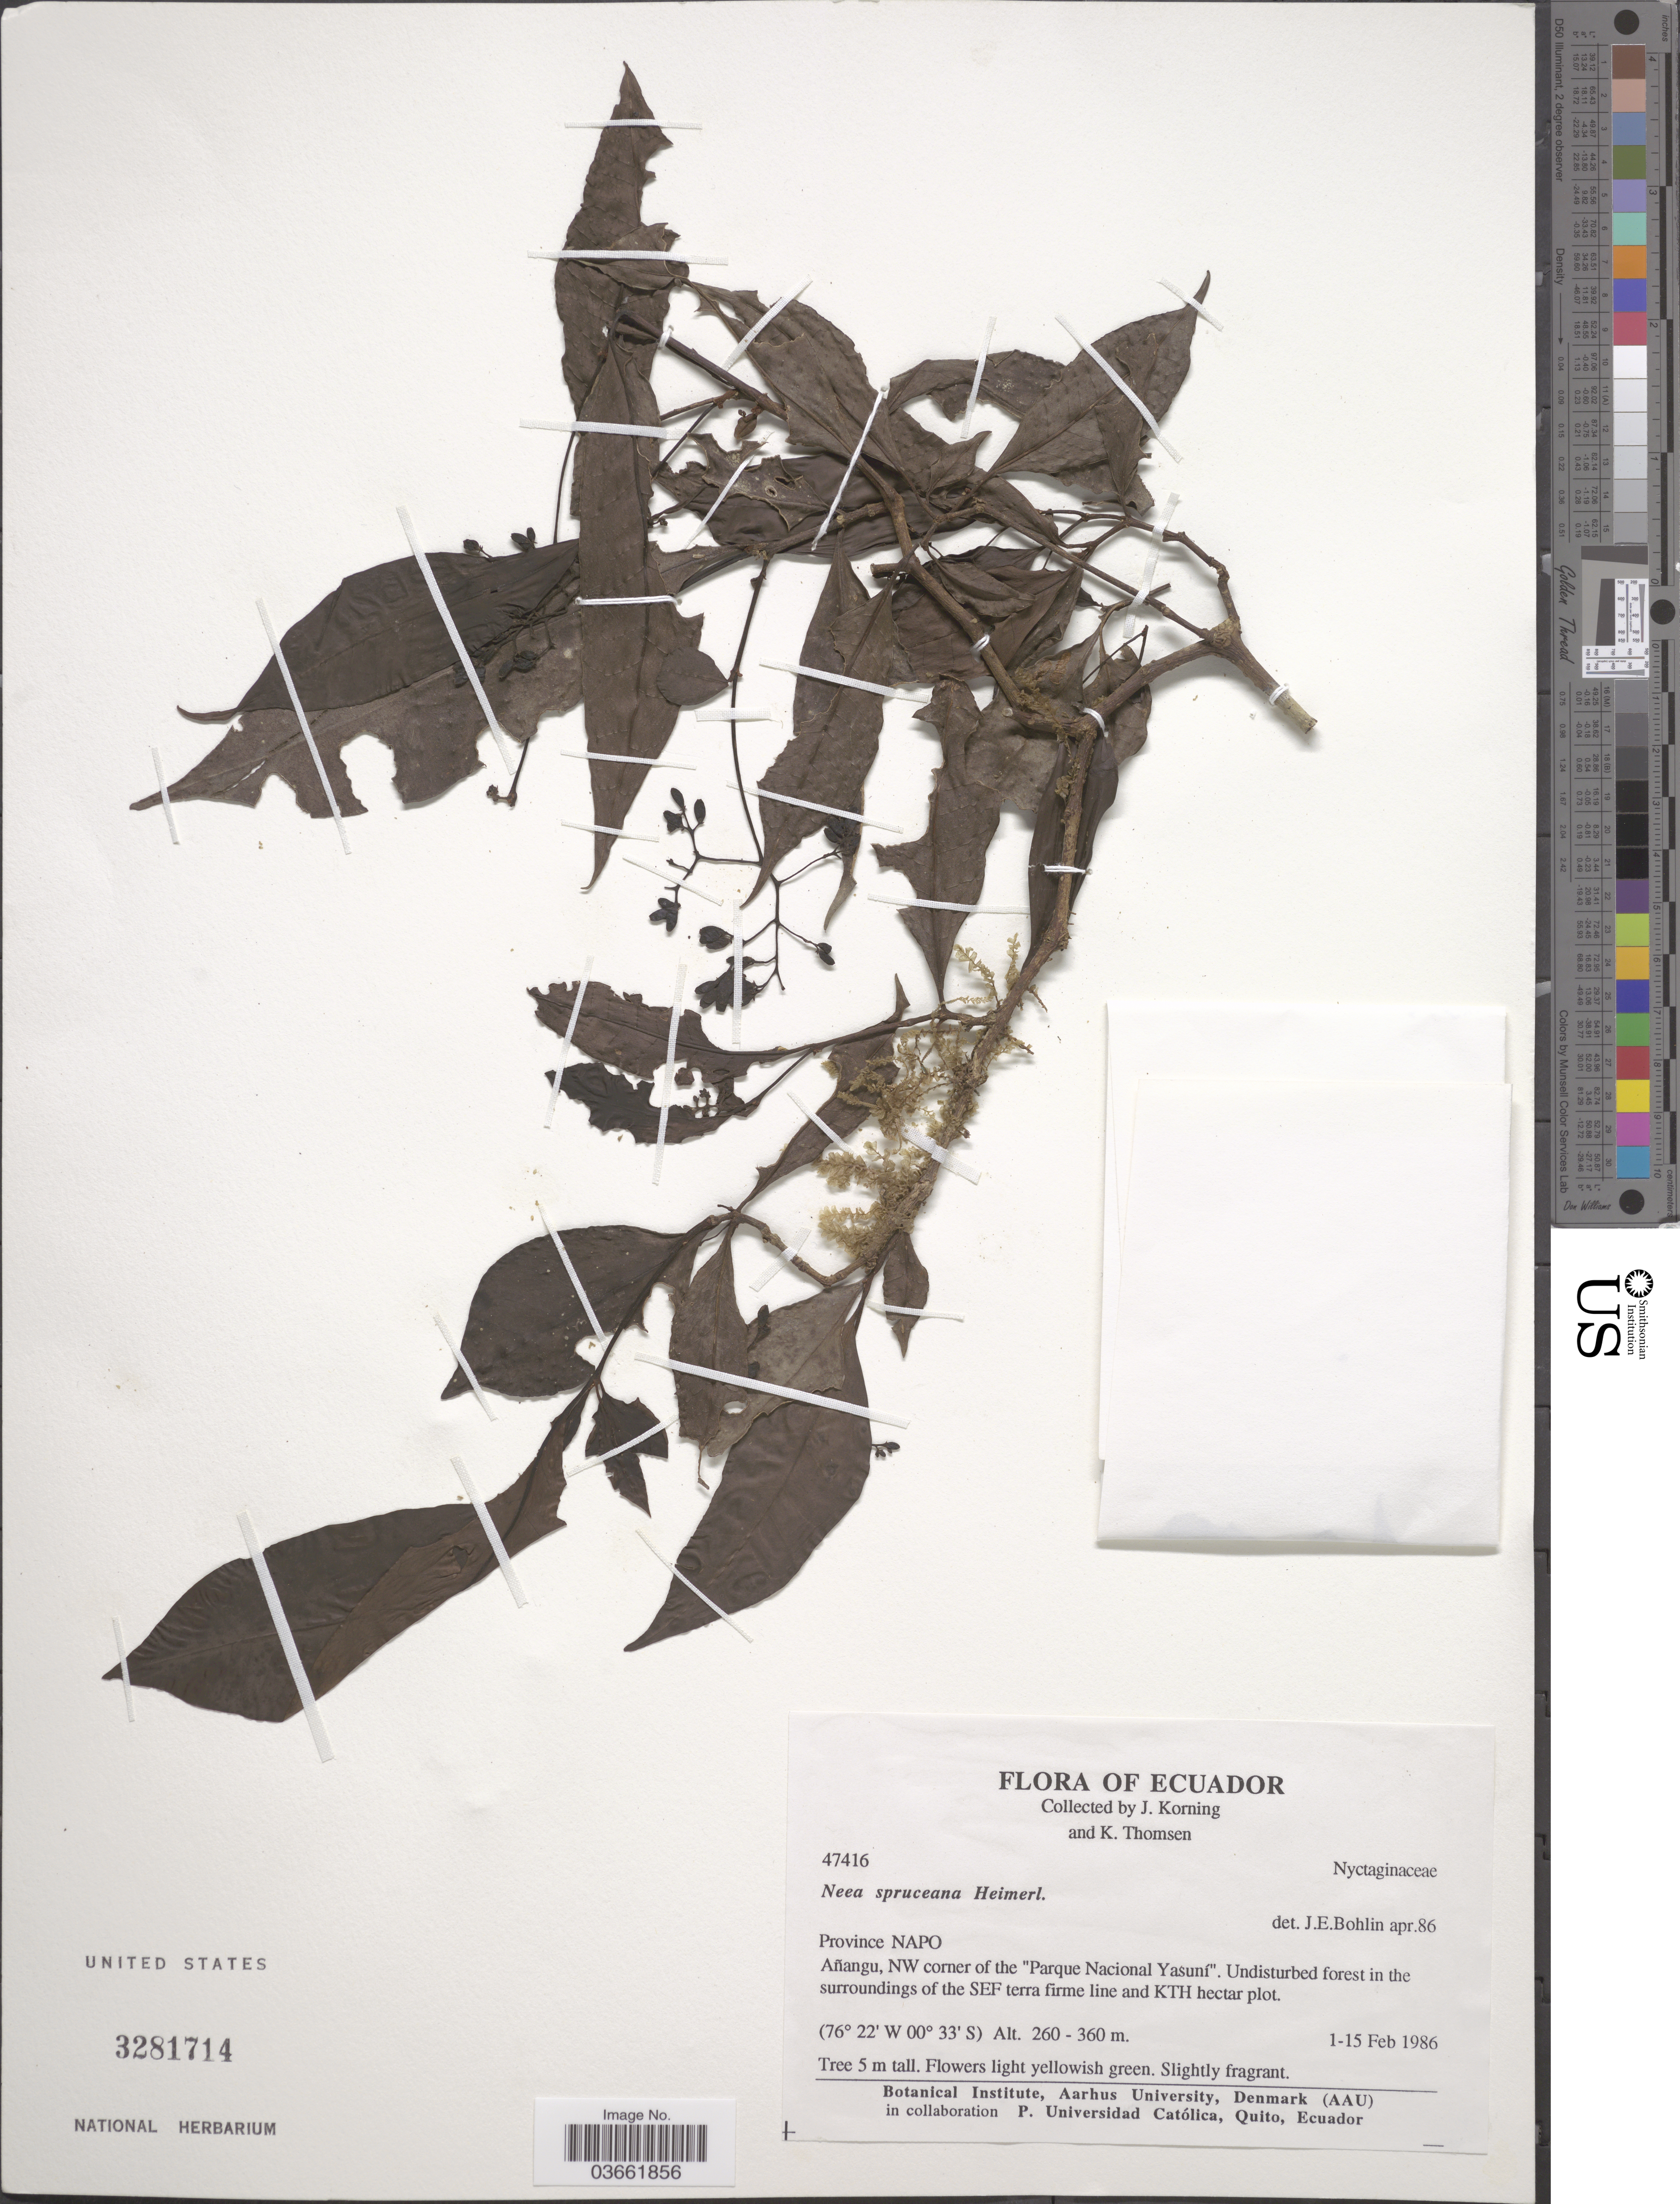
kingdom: Plantae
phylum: Tracheophyta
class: Magnoliopsida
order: Caryophyllales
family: Nyctaginaceae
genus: Neea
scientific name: Neea spruceana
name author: Heimerl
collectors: J. Korning & K. Thomsen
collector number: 47416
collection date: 1986-02-01/1986-02-15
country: Ecuador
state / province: Napo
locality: Añangu, NW corner of the "Parque Nacional Yasuní". In the surroundings of the SEF terra firme line and KTH hectar plot.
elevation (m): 260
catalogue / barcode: US 3281714